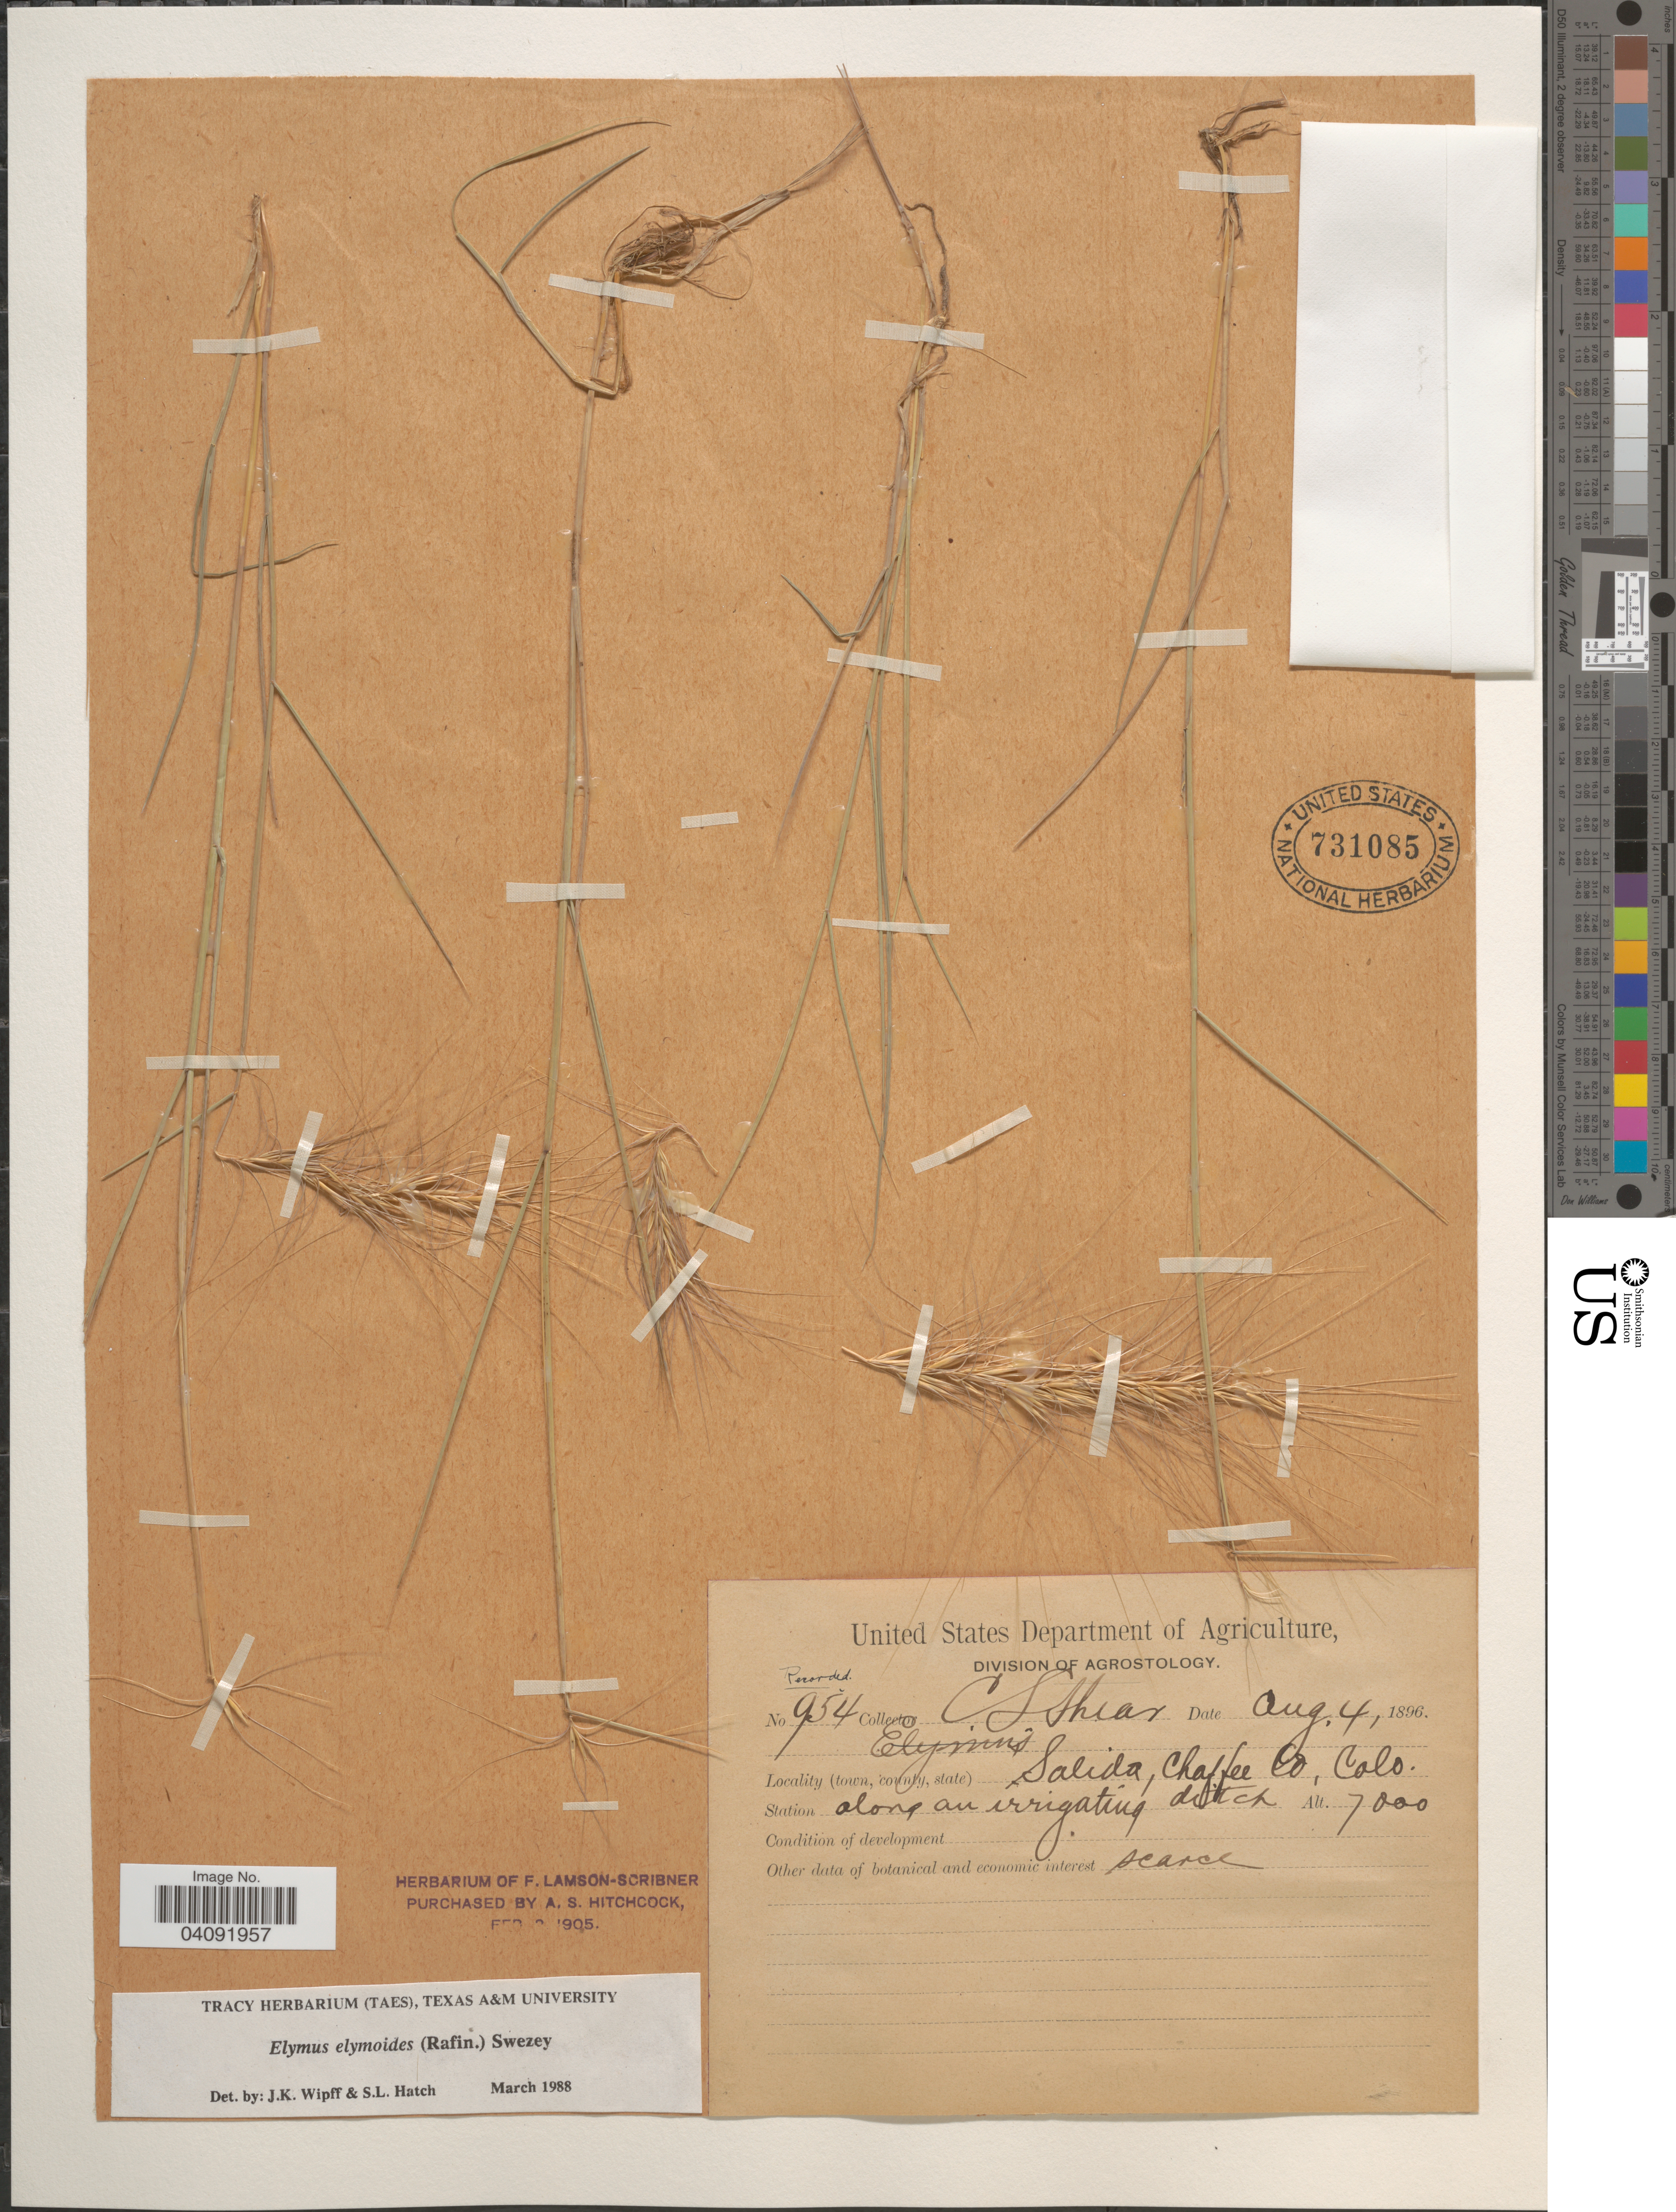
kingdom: Plantae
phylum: Tracheophyta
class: Liliopsida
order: Poales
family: Poaceae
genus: Elymus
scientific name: Elymus elymoides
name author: (Raf.) Swezey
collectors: C. L. Shear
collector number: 954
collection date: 1896-08-04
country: United States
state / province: Colorado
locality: Salida, Chaffee Co., along an irrigating ditch.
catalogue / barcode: US 731085